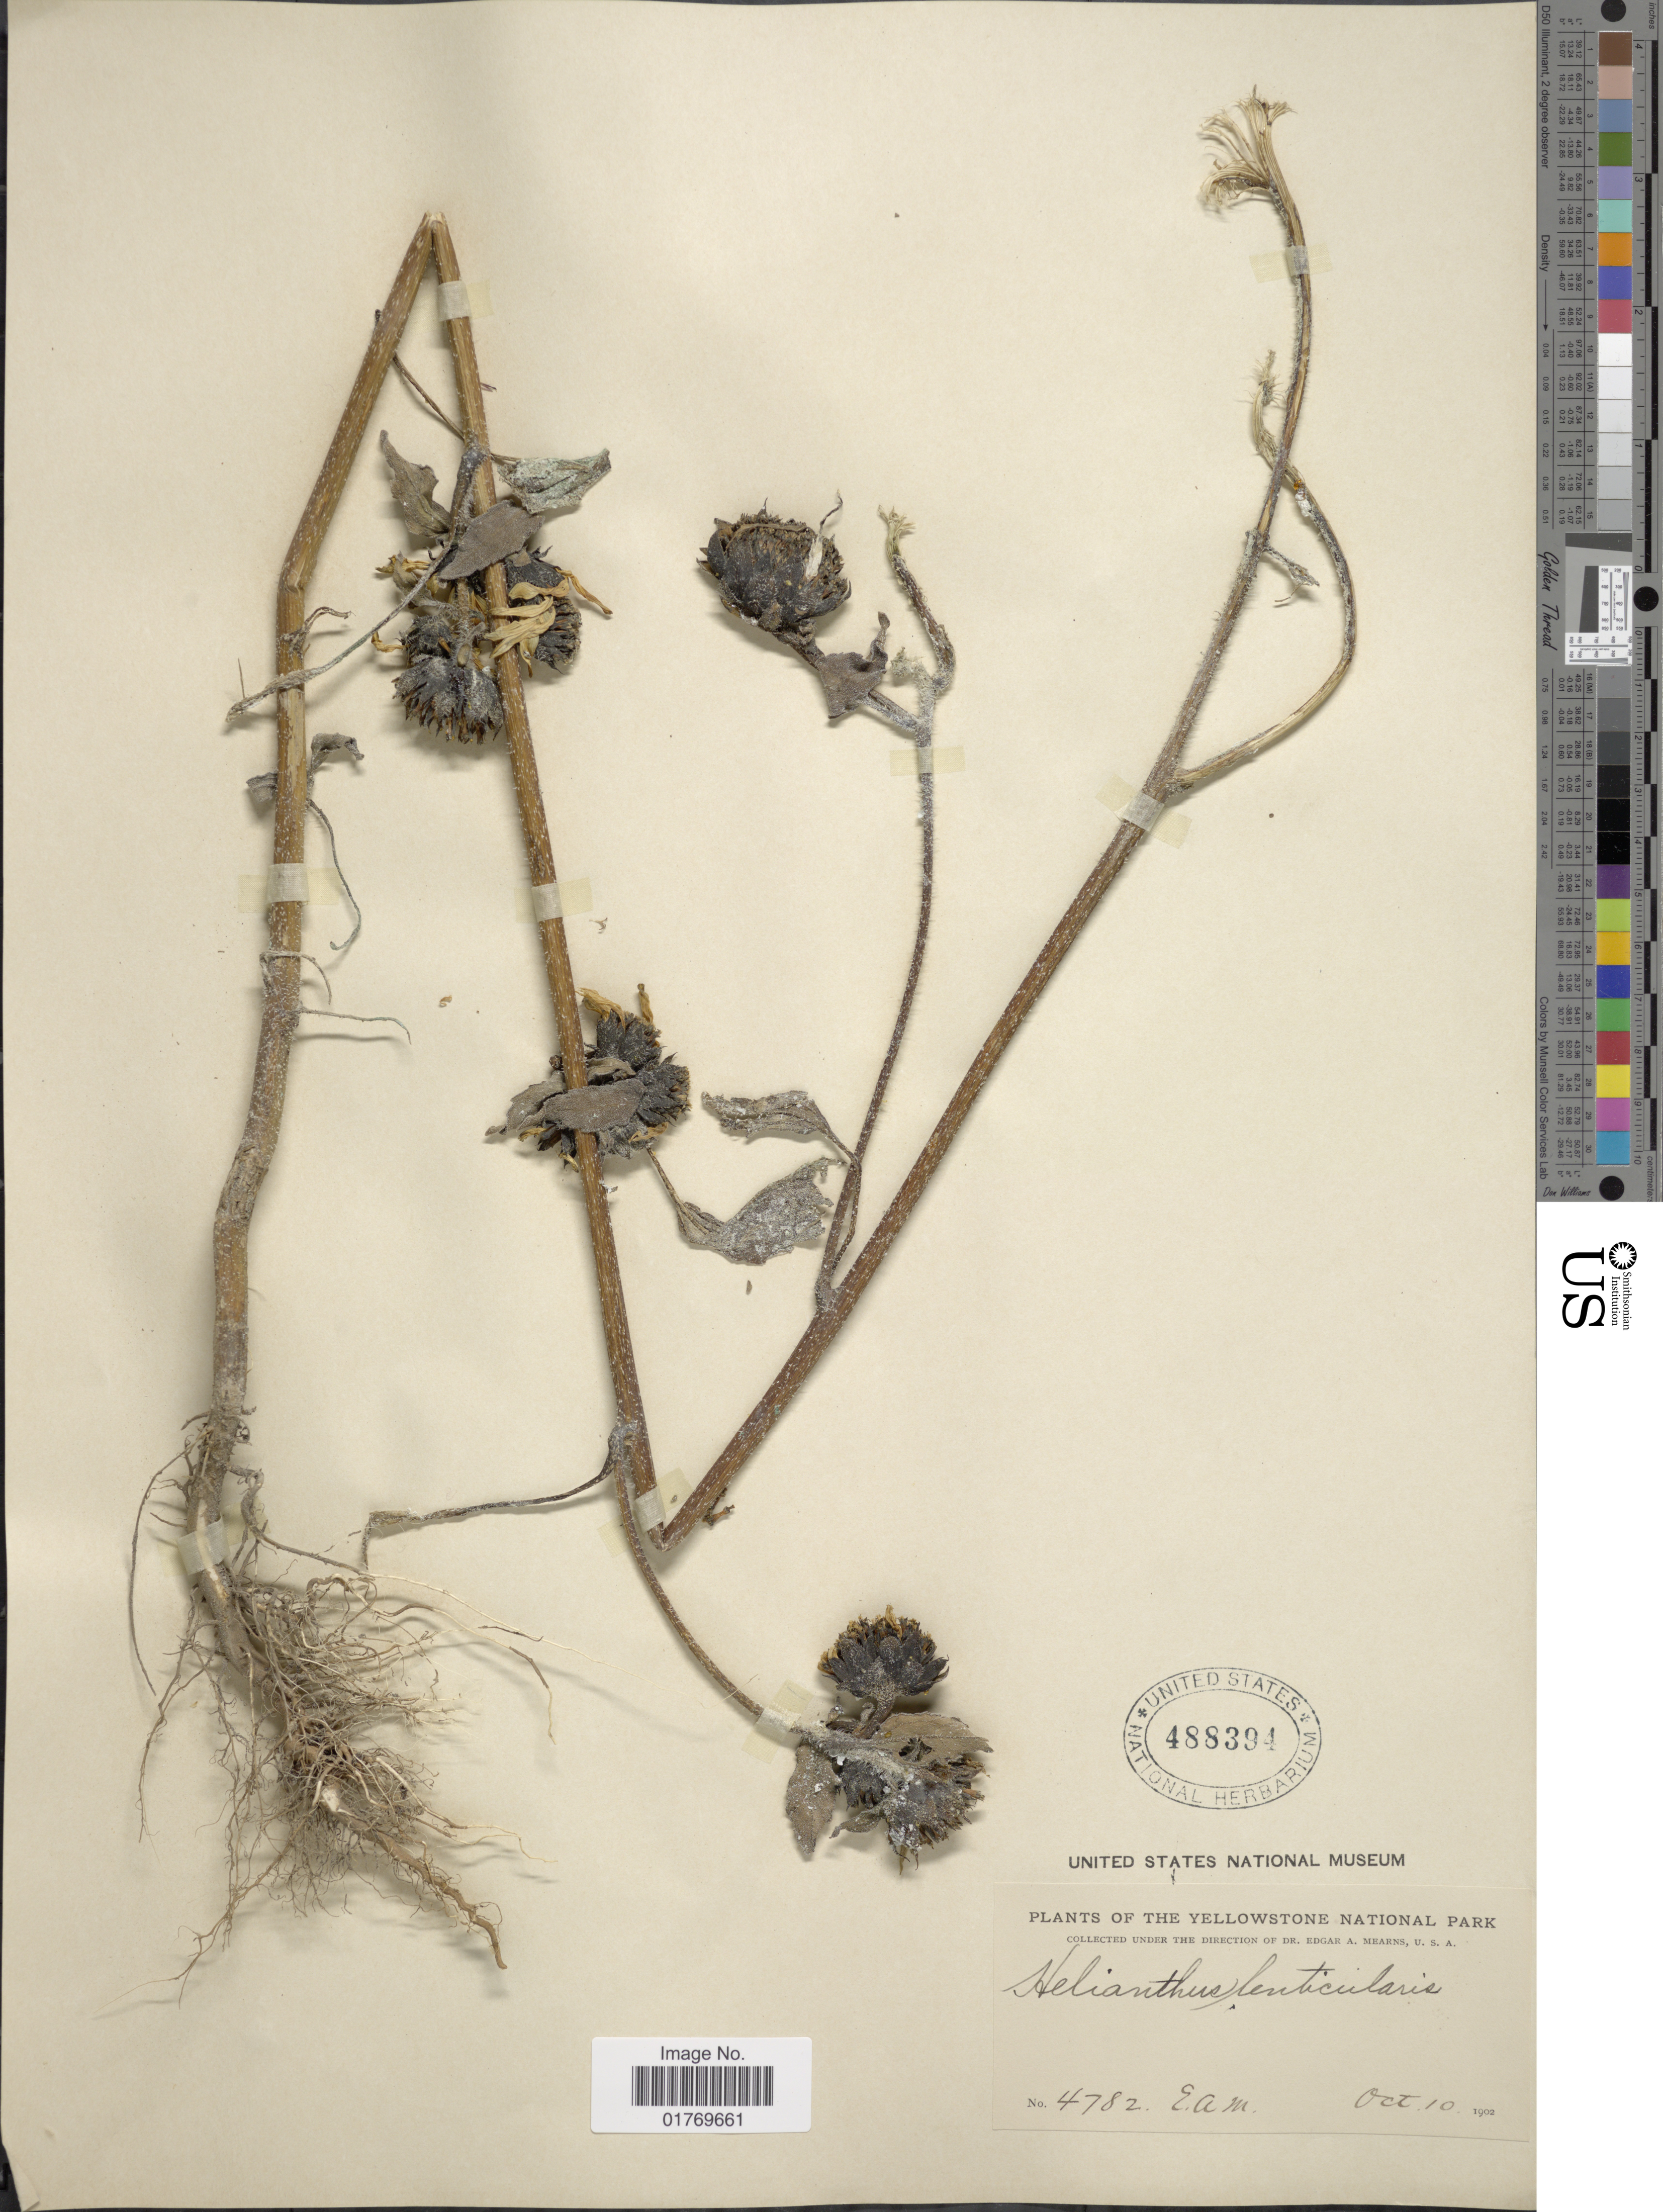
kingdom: Plantae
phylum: Tracheophyta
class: Magnoliopsida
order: Asterales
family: Asteraceae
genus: Helianthus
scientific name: Helianthus annuus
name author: L.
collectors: E. A. Mearns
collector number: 4782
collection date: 1902-10-11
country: United States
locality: The Yellowstone National Park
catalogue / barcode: US 488394